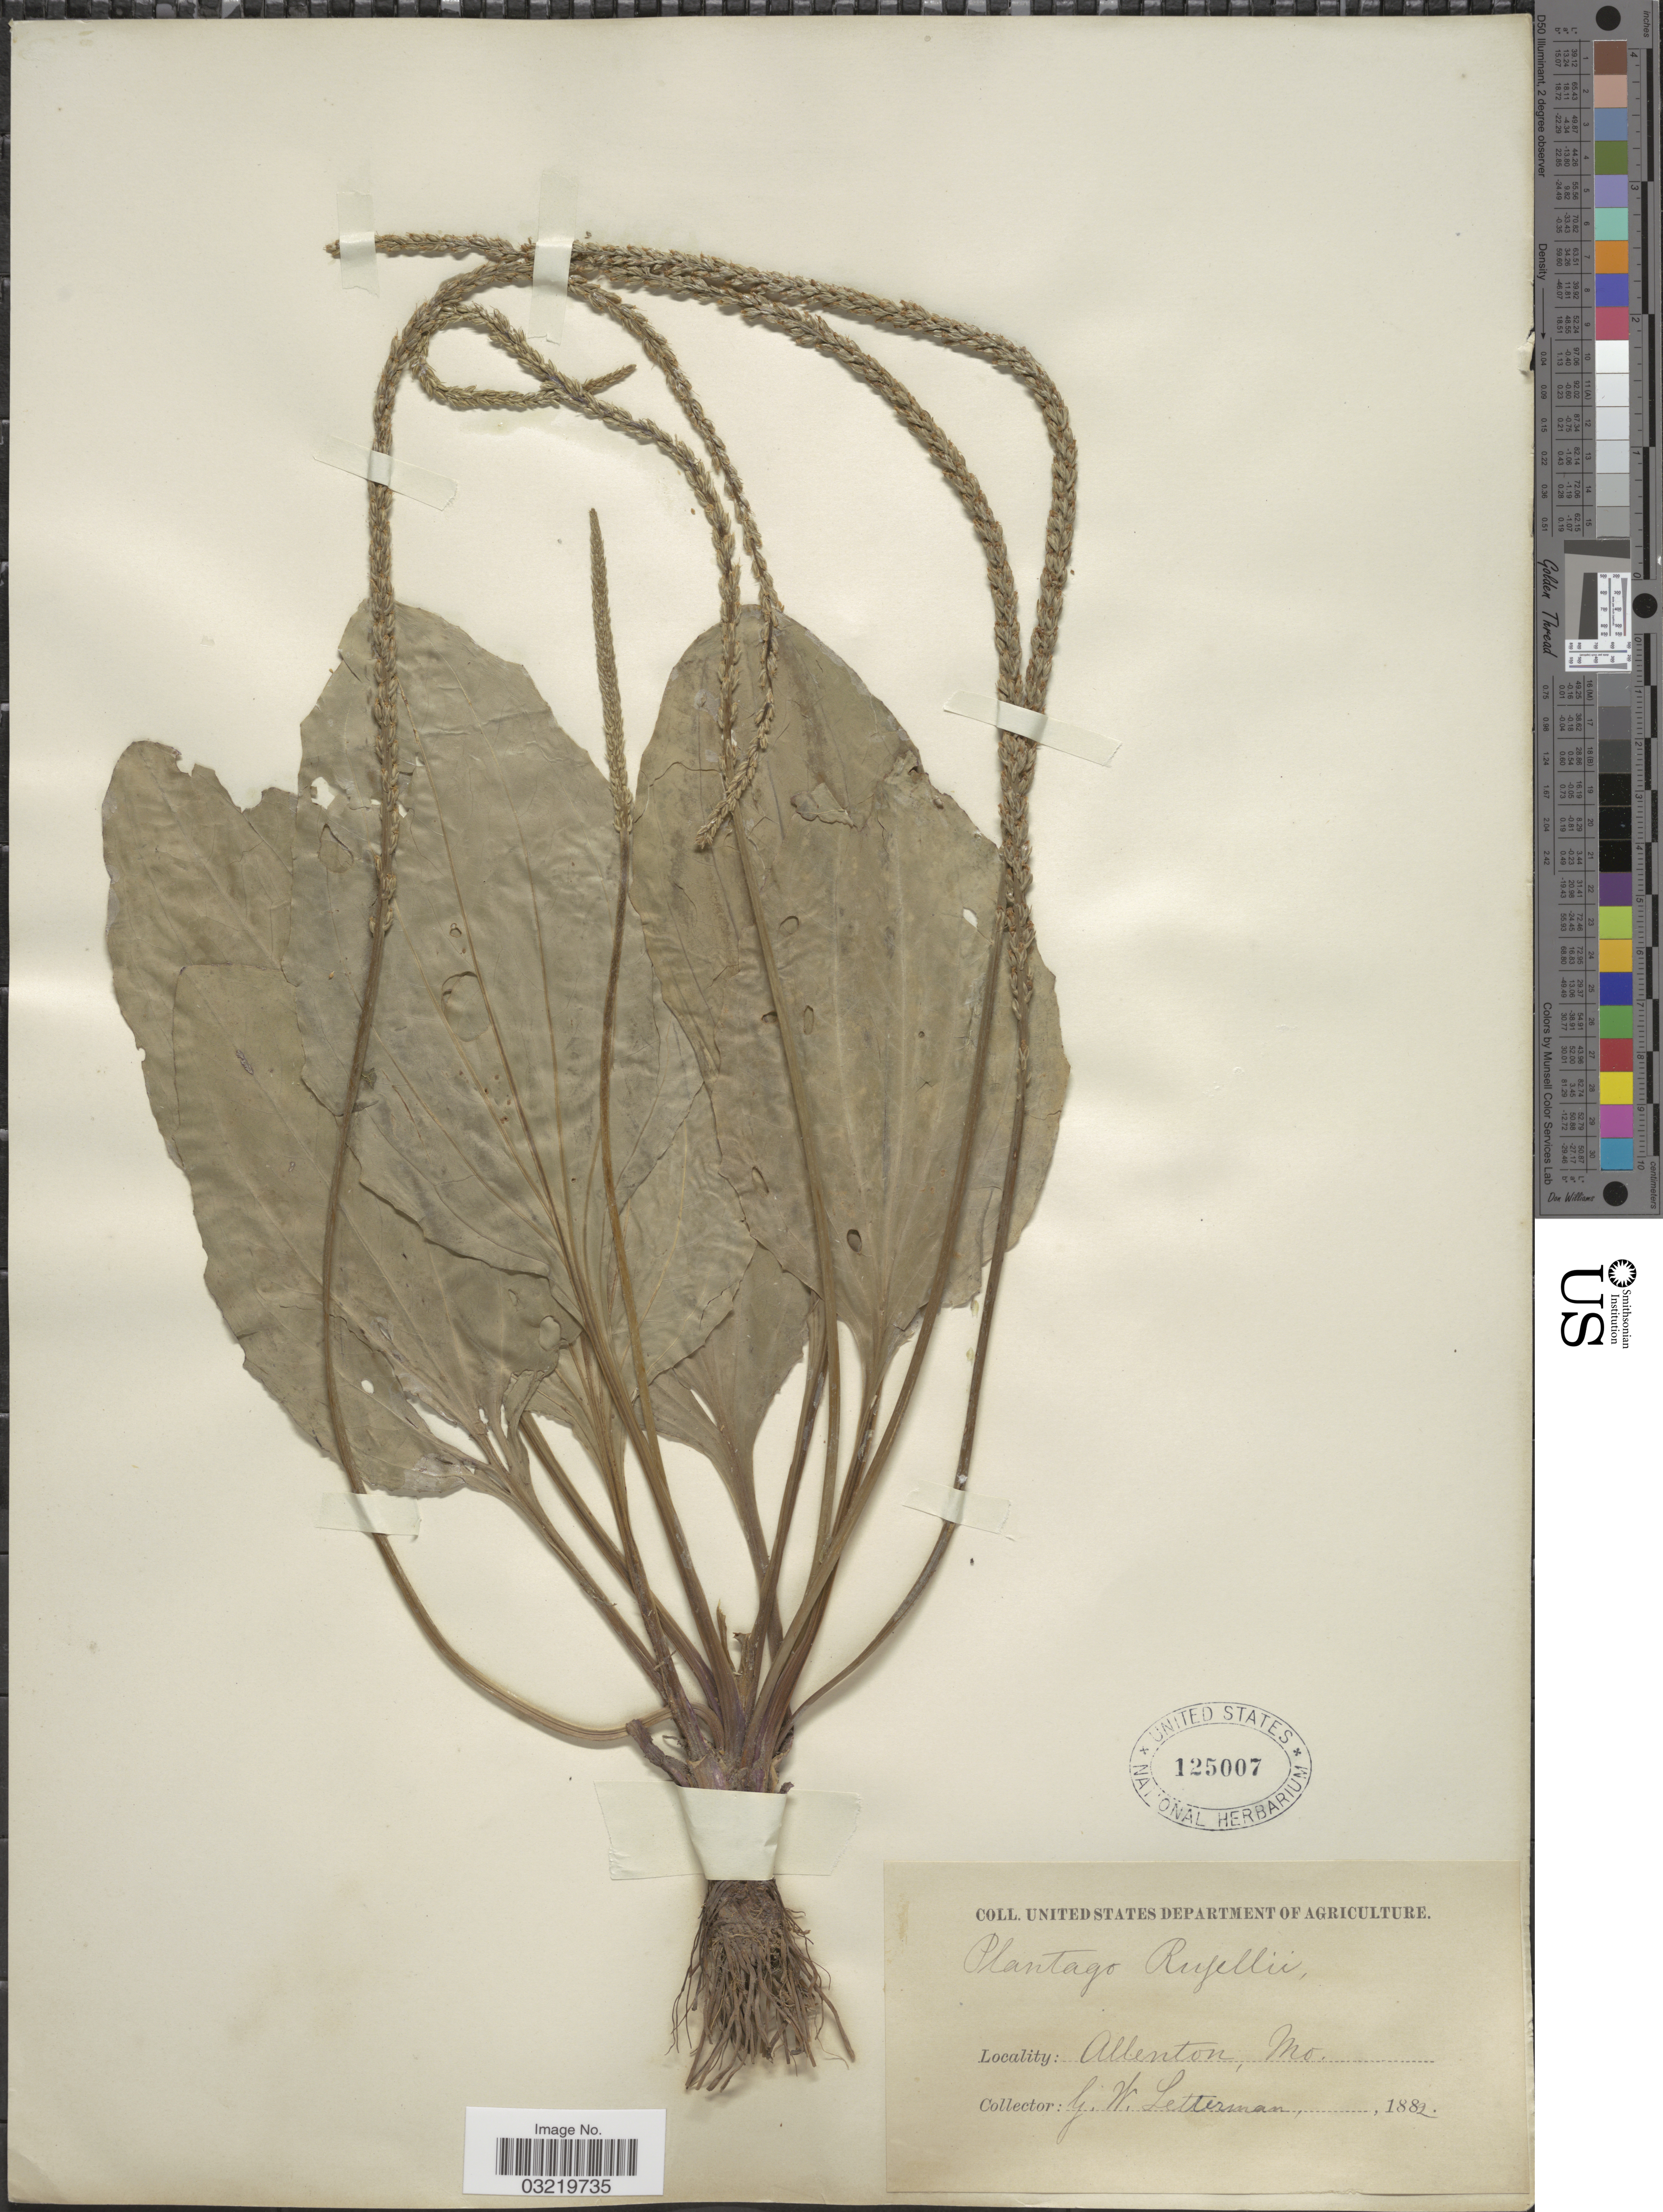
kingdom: Plantae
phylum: Tracheophyta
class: Magnoliopsida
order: Lamiales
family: Plantaginaceae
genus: Plantago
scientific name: Plantago rugelii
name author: Decne.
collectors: G. W. Letterman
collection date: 1882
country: United States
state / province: Missouri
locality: Allenton.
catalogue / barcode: US 125007